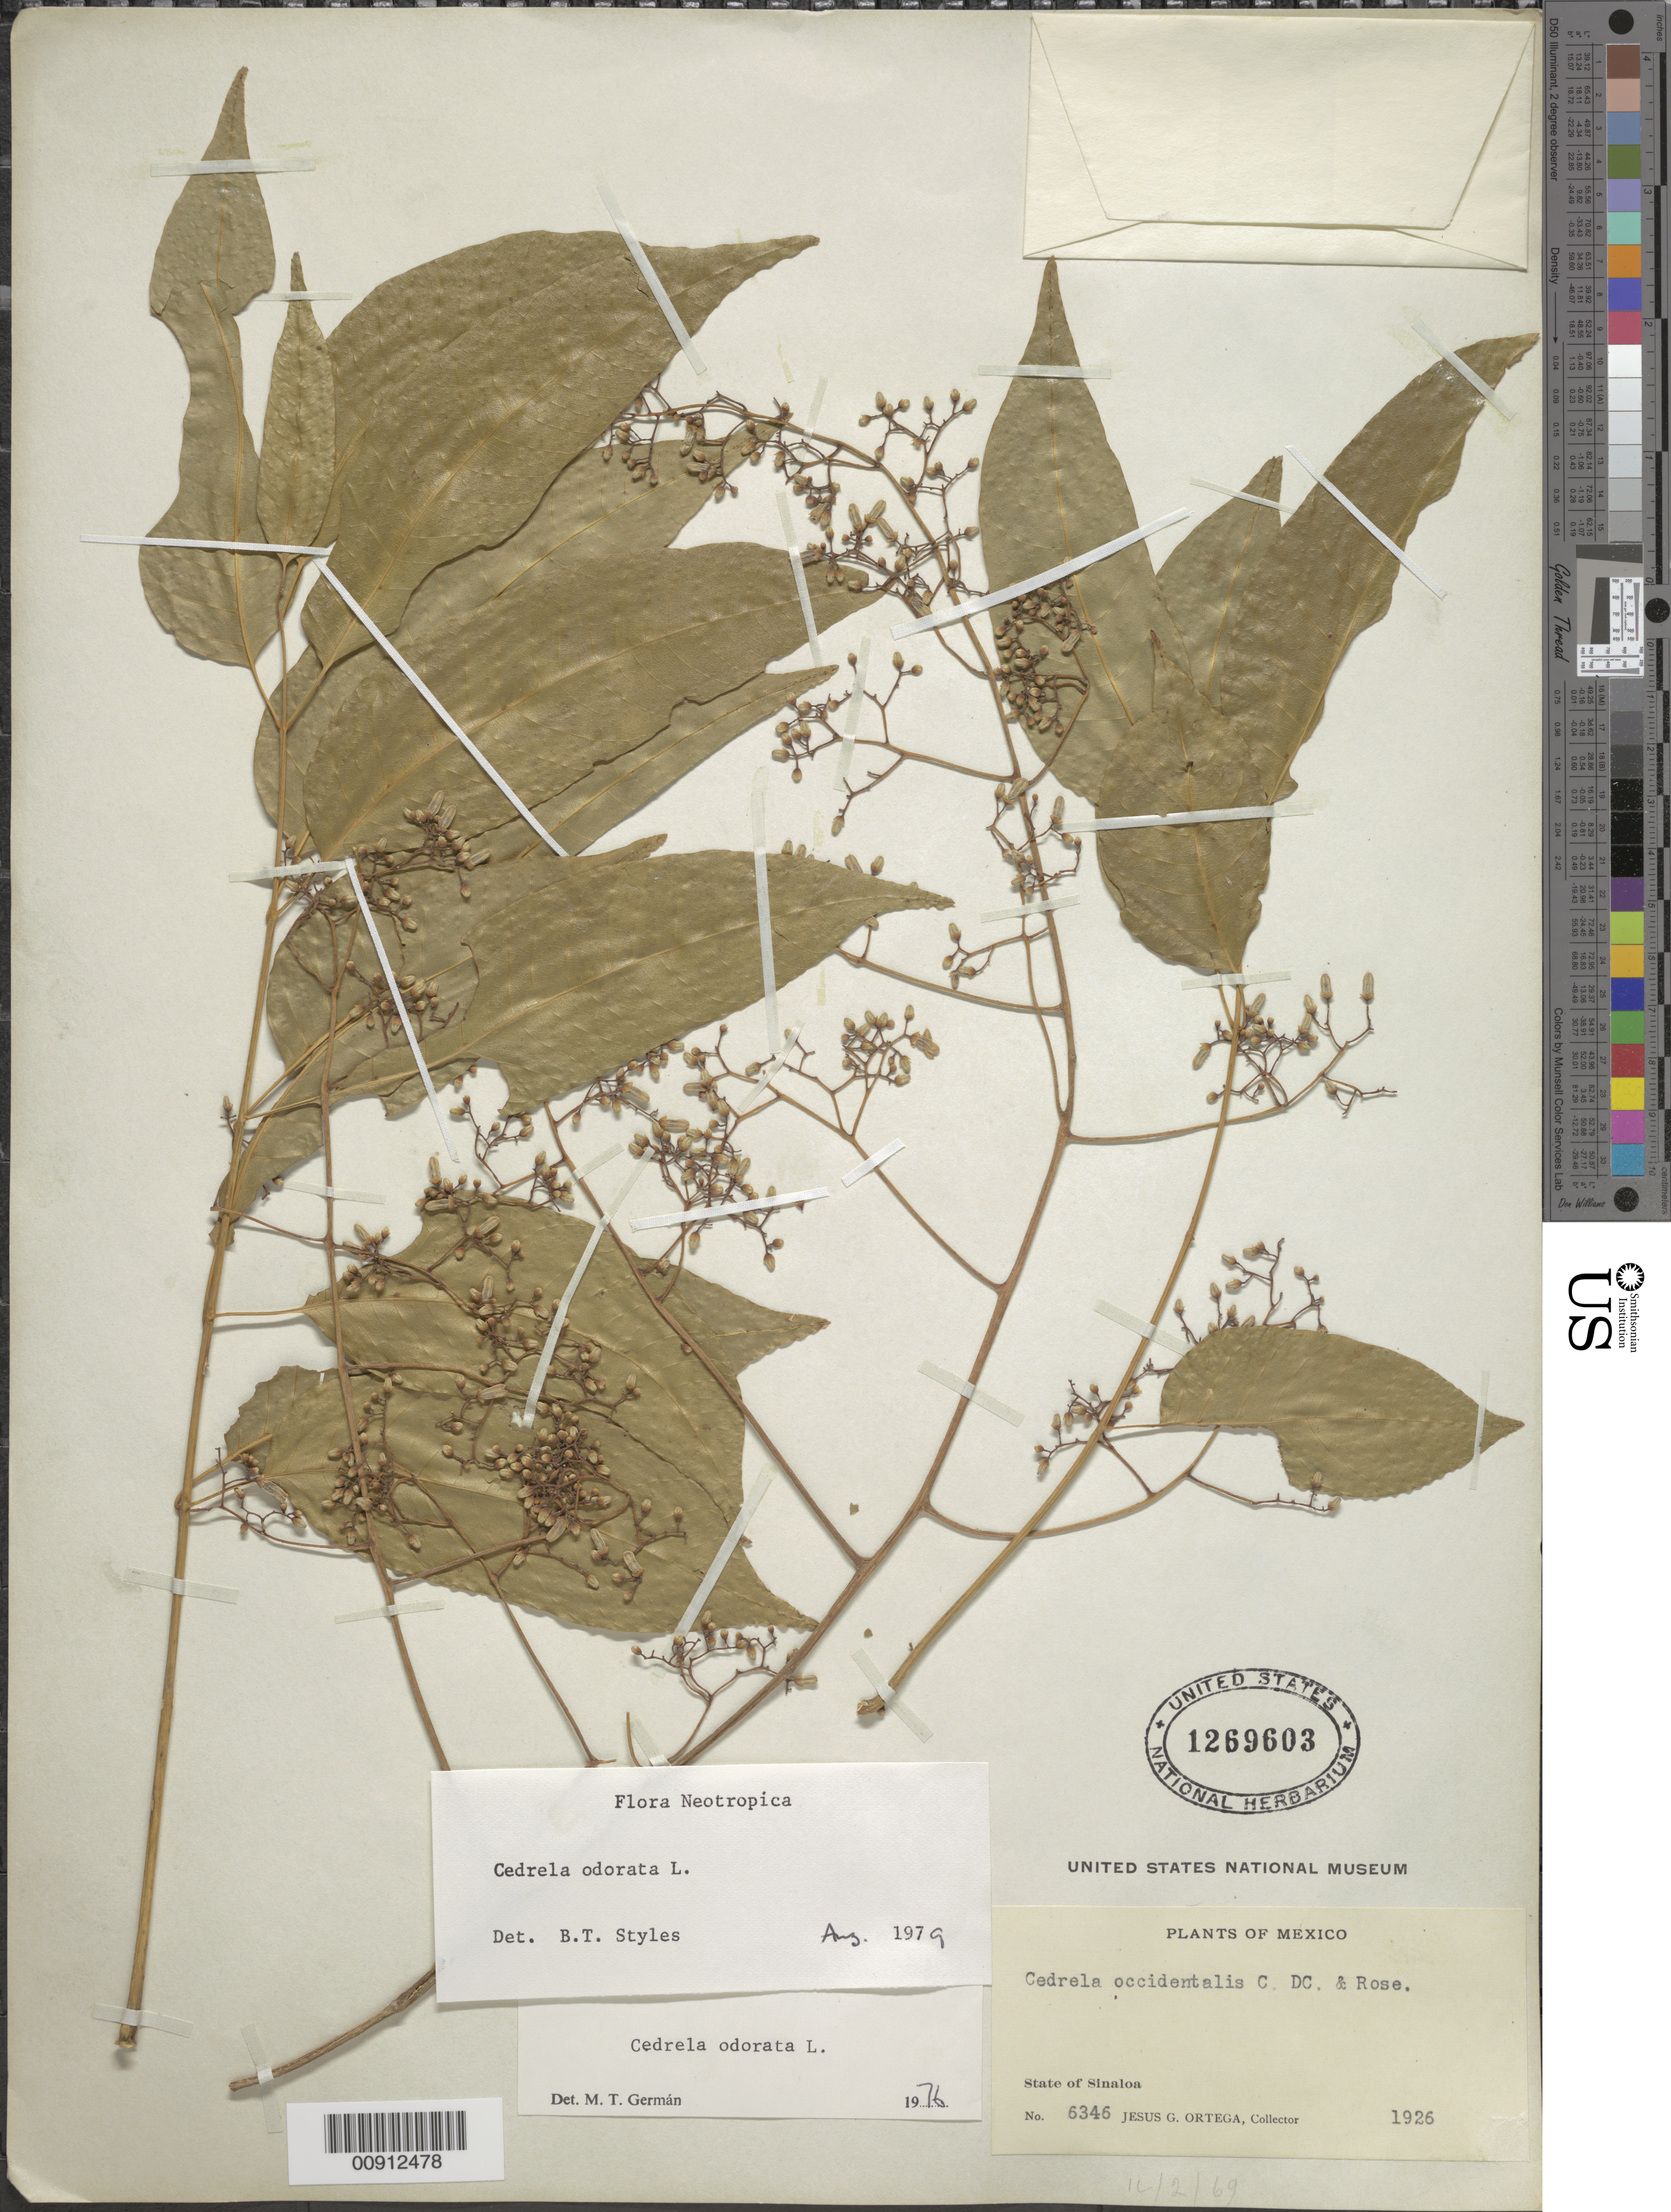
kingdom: Plantae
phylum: Tracheophyta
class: Magnoliopsida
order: Sapindales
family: Meliaceae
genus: Cedrela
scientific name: Cedrela odorata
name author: L.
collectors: J. Ortega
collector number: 6346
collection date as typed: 1926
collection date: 1926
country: Mexico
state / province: Sinaloa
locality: State of Sinaloa.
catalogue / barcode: US 1269603